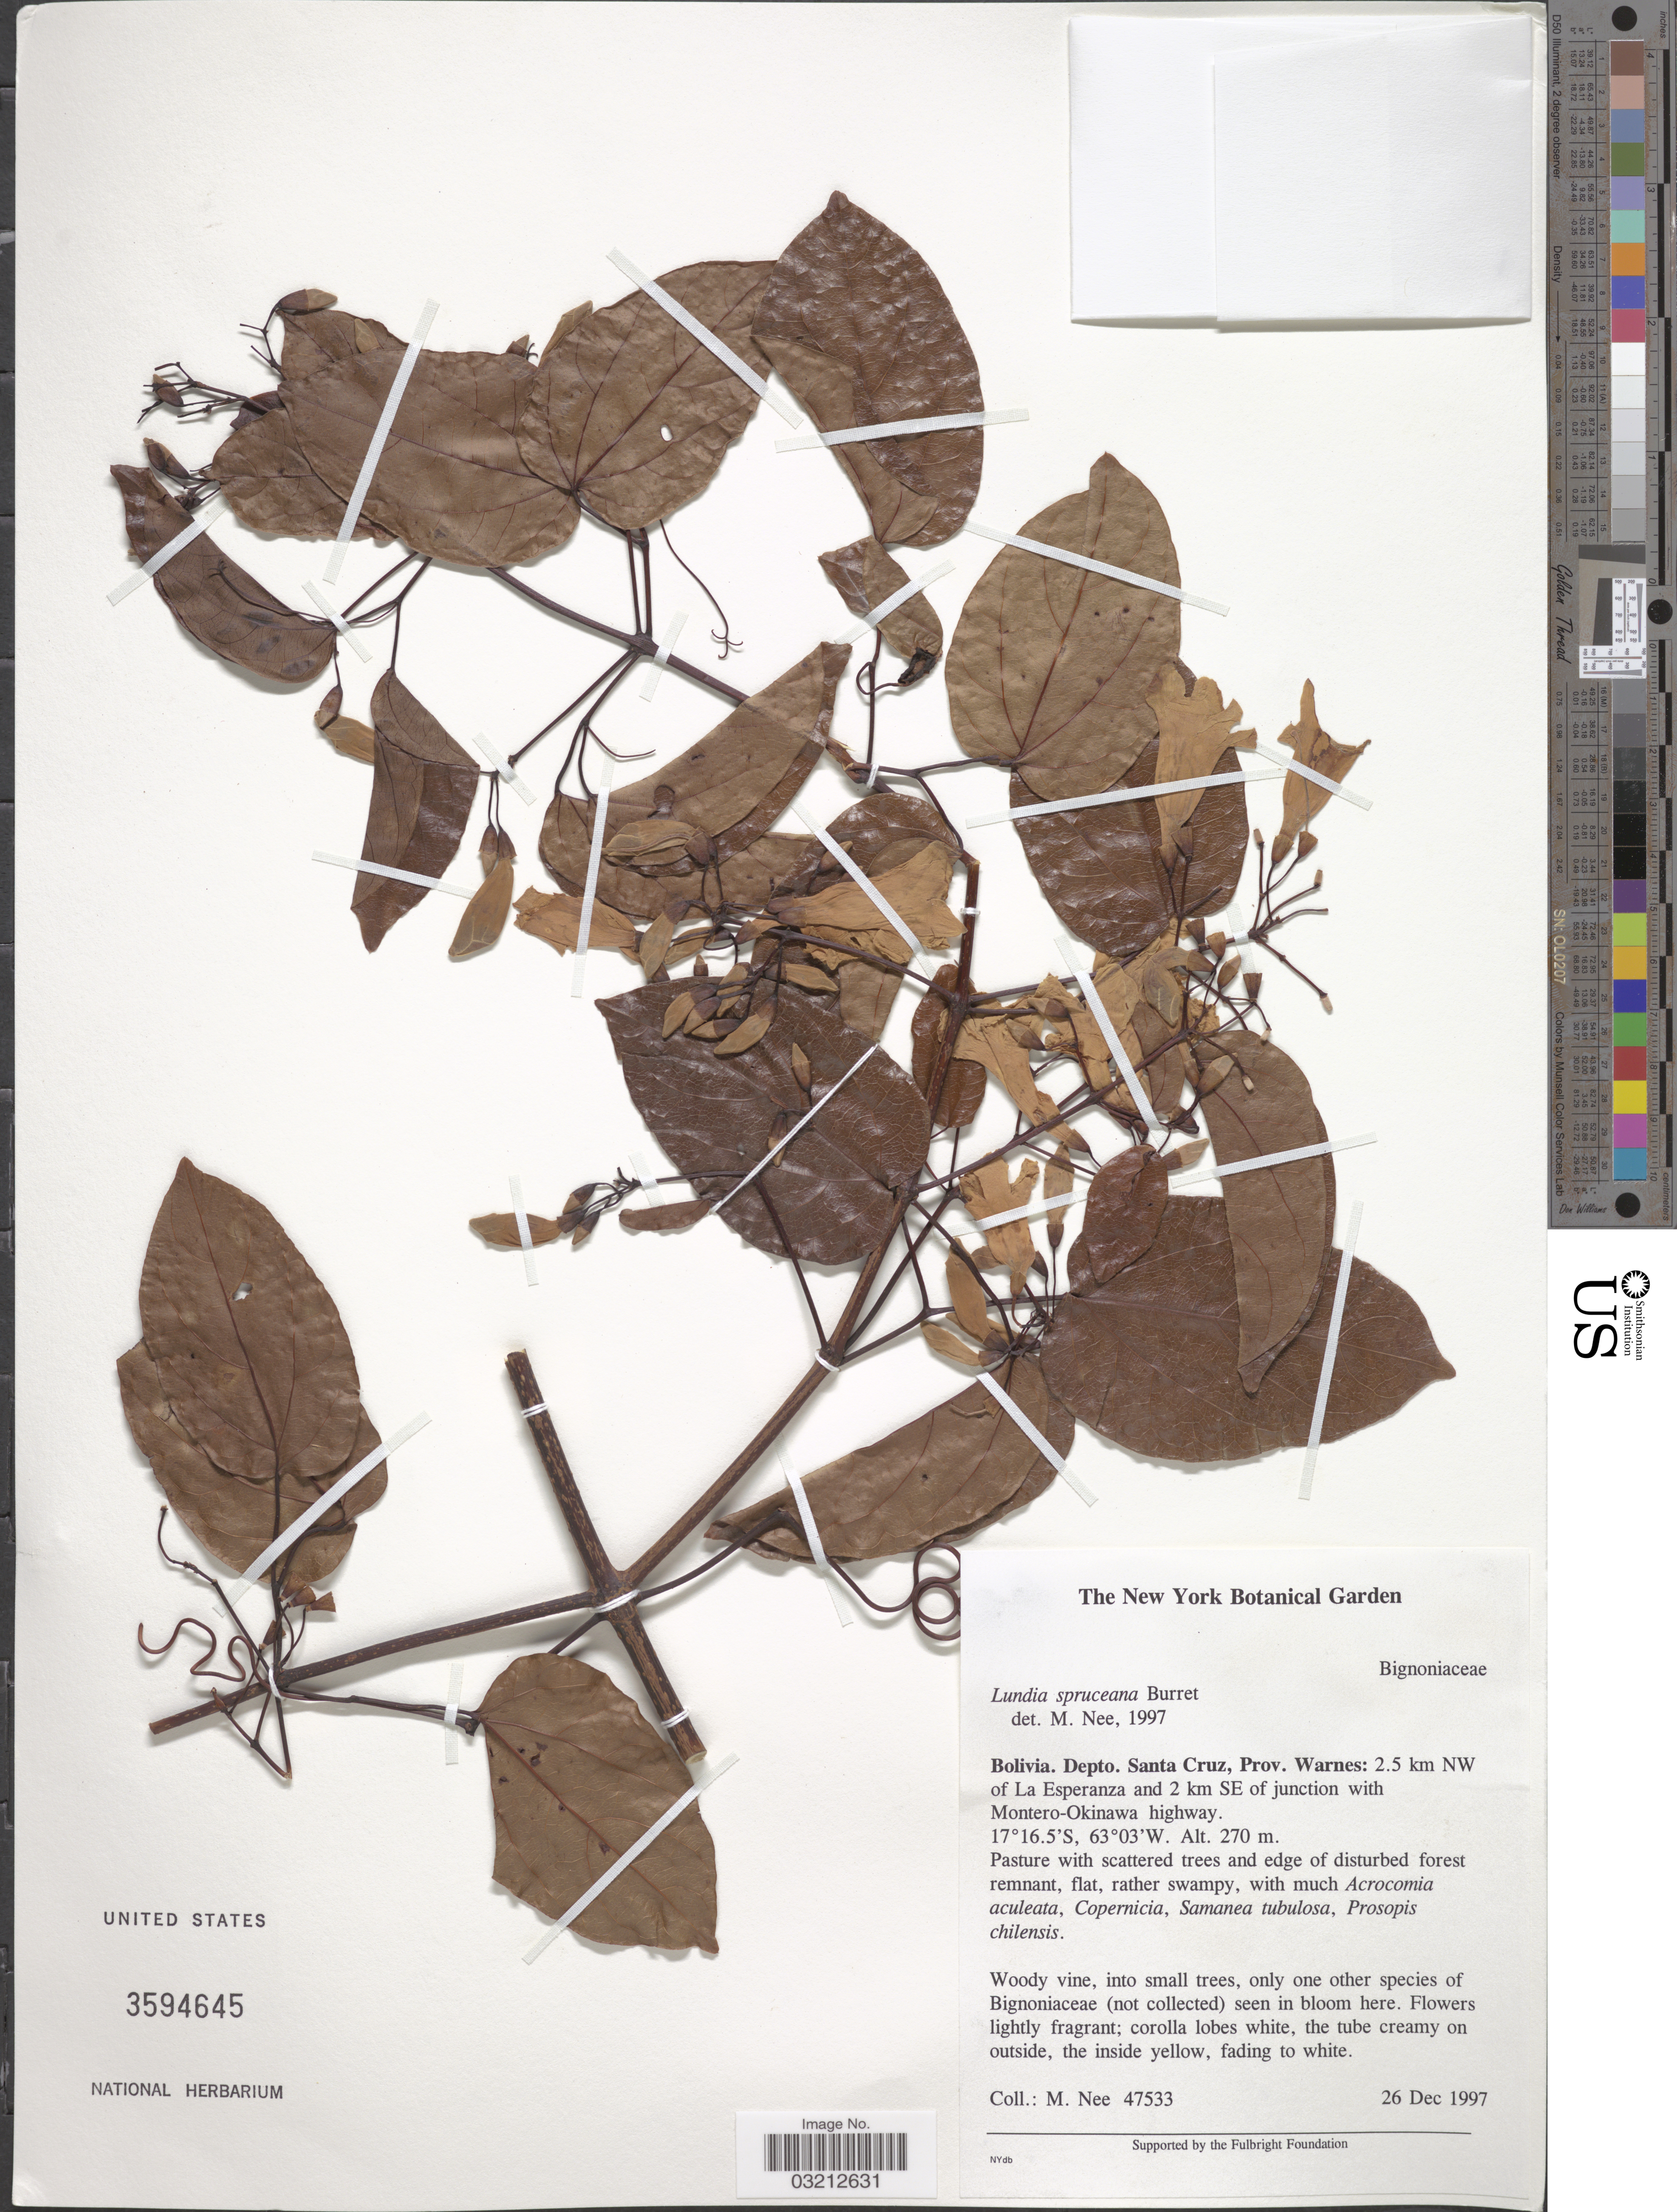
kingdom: Plantae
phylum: Tracheophyta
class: Magnoliopsida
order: Lamiales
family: Bignoniaceae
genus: Lundia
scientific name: Lundia spruceana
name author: Bureau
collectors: M. Nee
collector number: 47533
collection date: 1997-12-26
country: Bolivia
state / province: Santa Cruz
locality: Depto. Santa Cruz, Prov. Warnes: 2.5 km NW of La Esperanza and 2 km SE of junction with Montero-Okinawa highway.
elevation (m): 270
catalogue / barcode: US 2594645